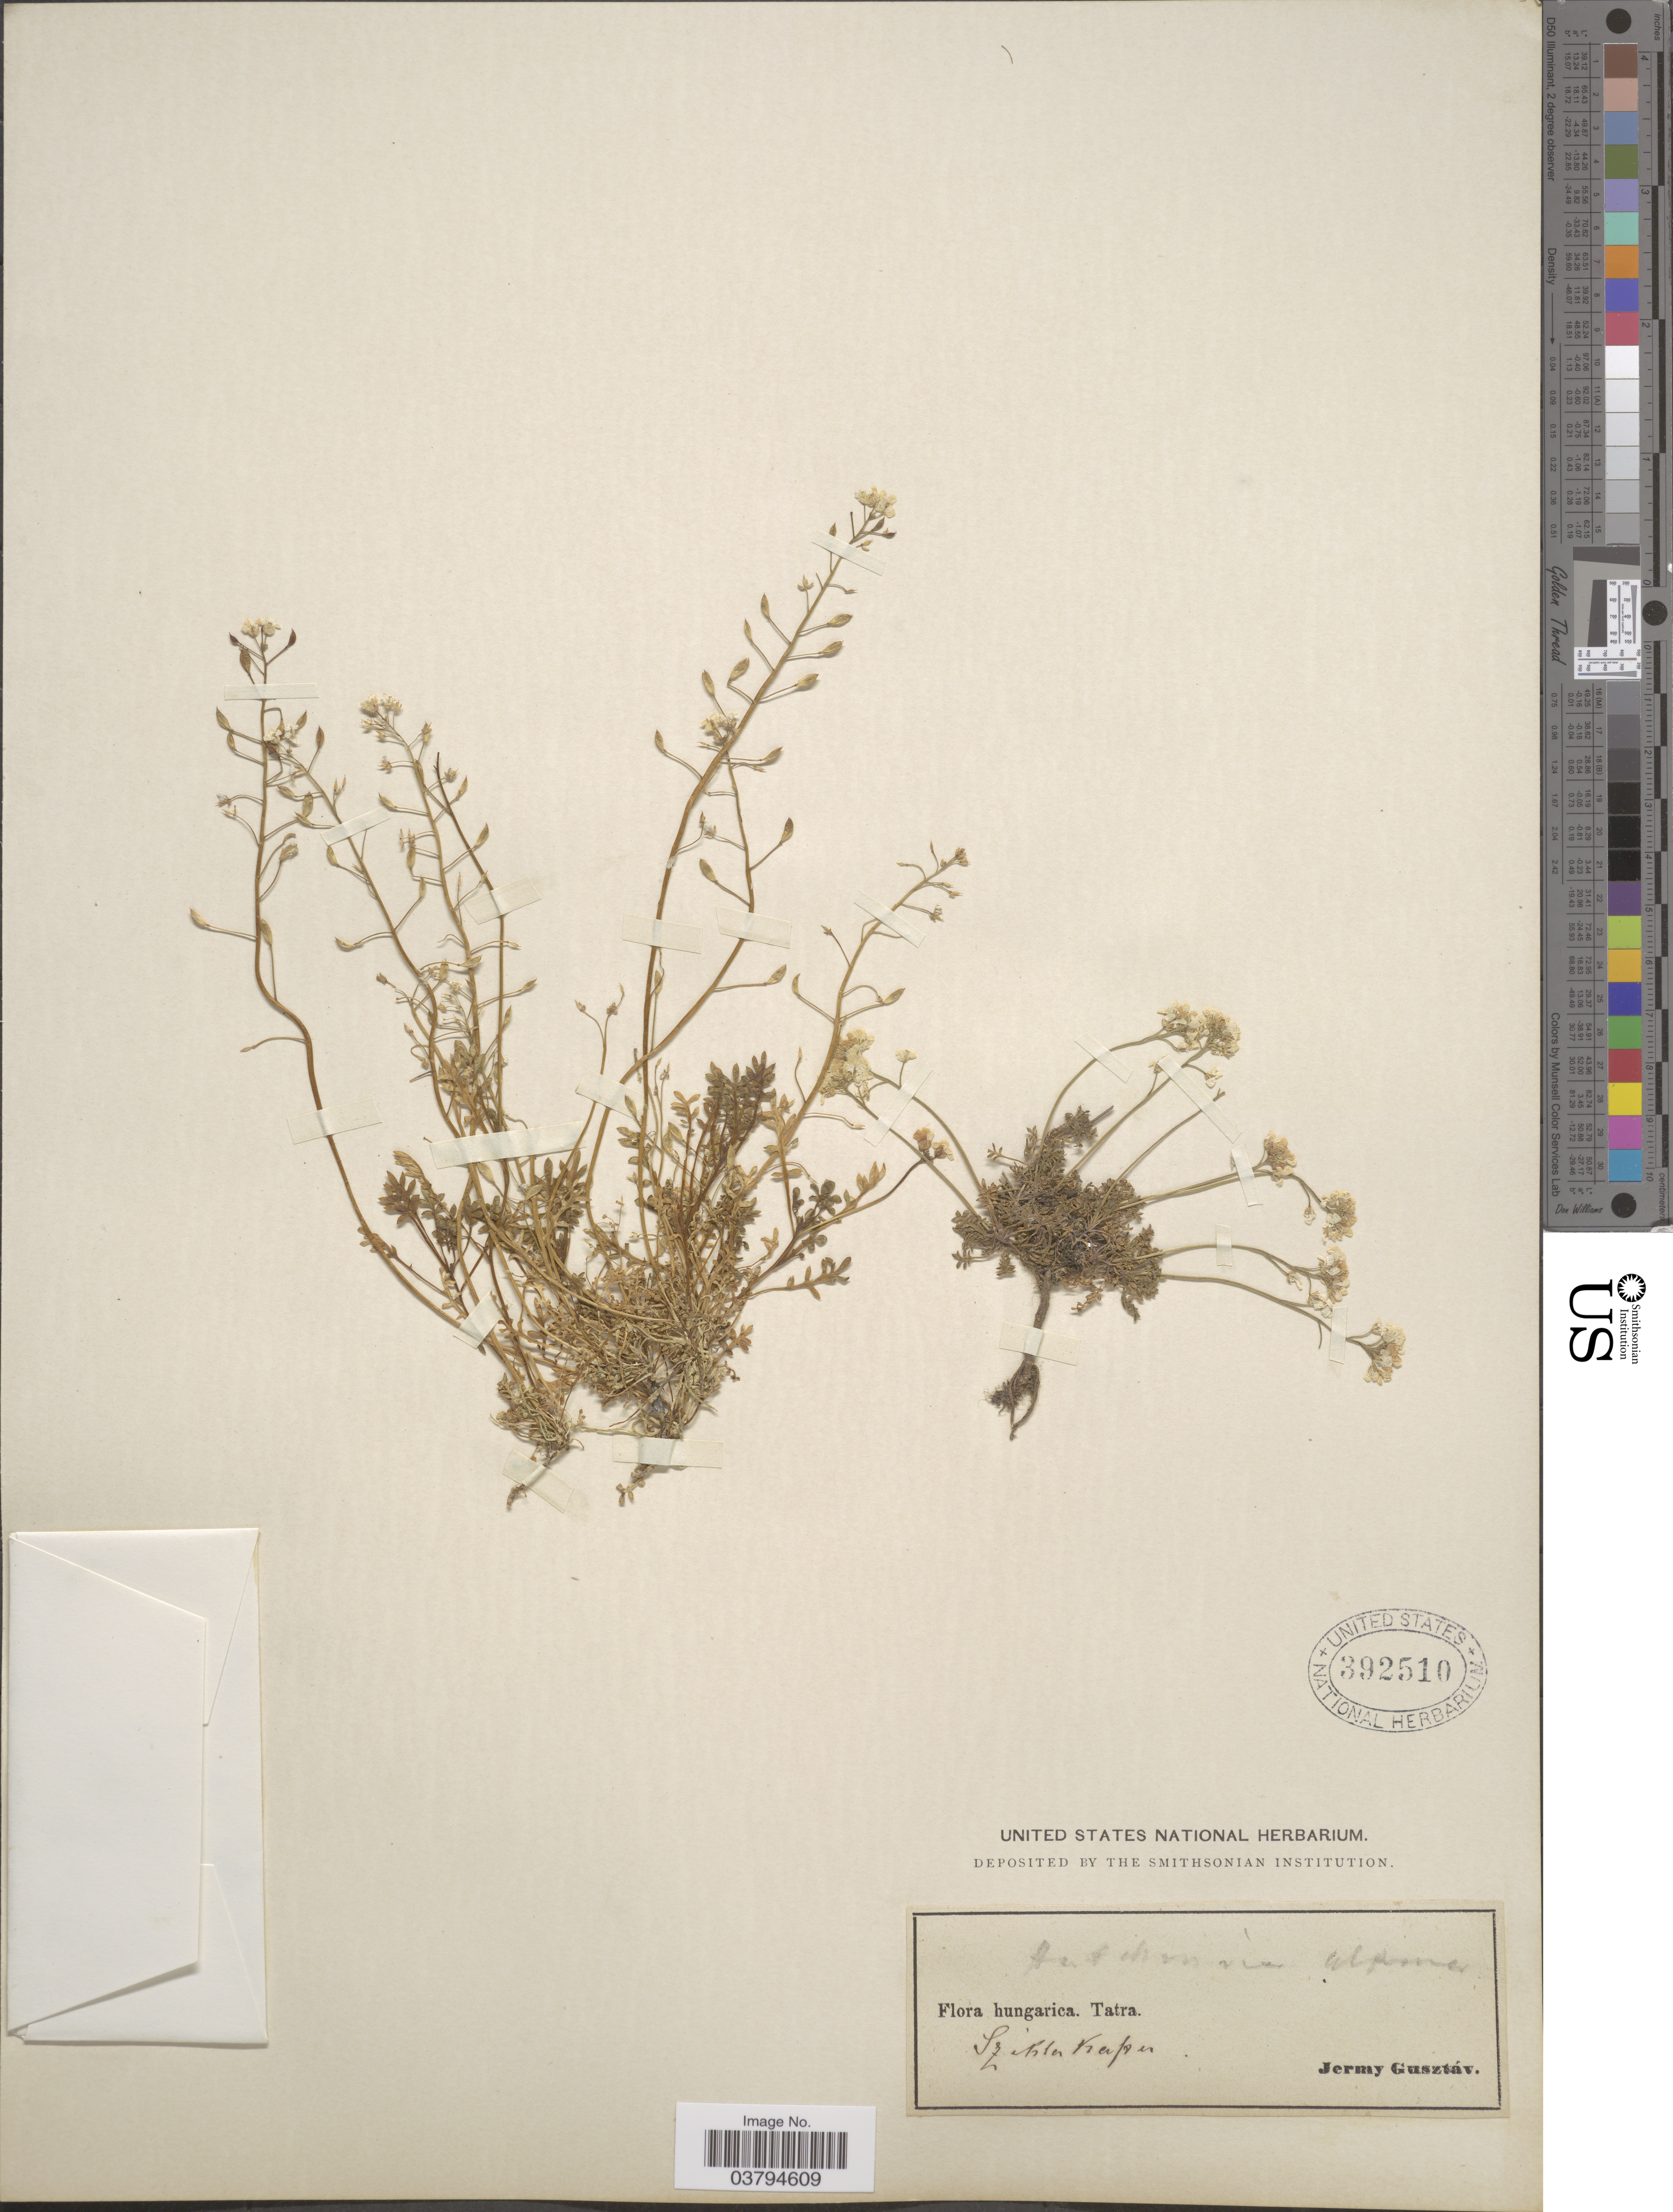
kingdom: Plantae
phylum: Tracheophyta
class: Magnoliopsida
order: Brassicales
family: Brassicaceae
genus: Hutchinsia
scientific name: Hutchinsia alpina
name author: W.T. Aiton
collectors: J. Gusztav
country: Hungary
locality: Hungarica. Tatra. Szihter Vrerpen [interpreted].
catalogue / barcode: US 392510